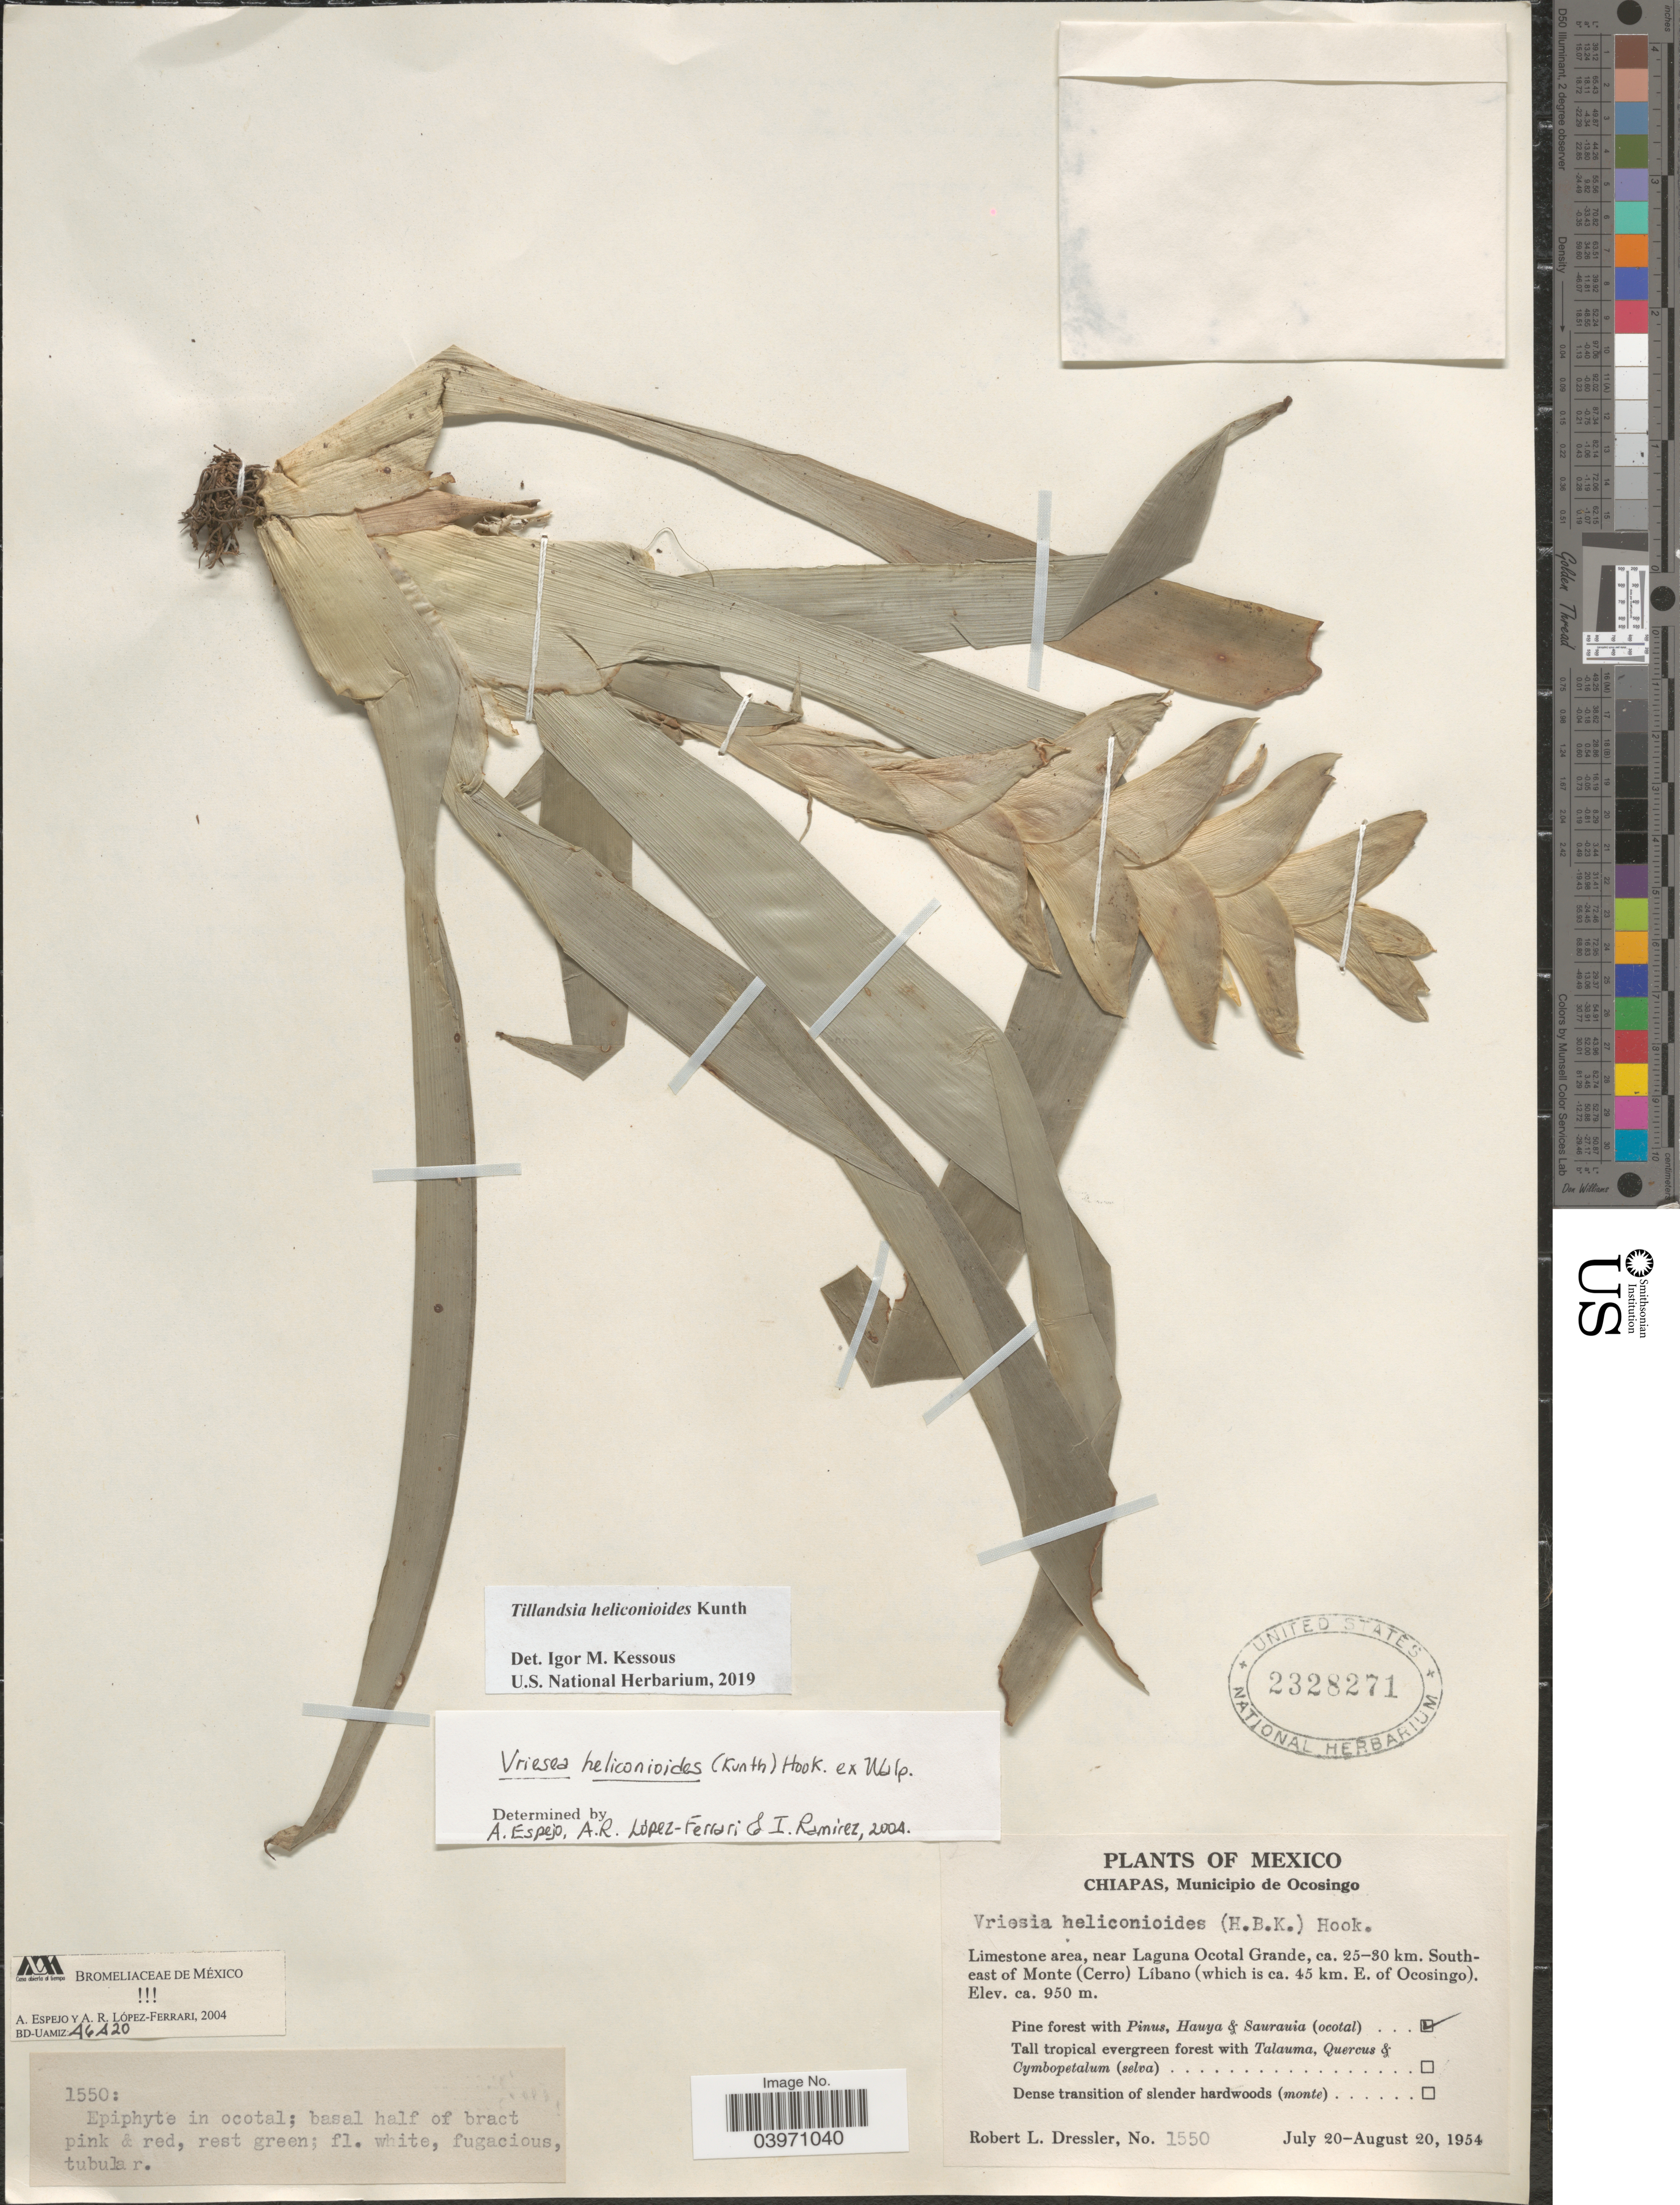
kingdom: Plantae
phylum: Tracheophyta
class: Liliopsida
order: Poales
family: Bromeliaceae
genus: Tillandsia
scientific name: Tillandsia heliconioides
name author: Kunth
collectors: R. Dressler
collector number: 1550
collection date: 1954-07-20/1954-08-20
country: Mexico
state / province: Chiapas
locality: Municipio de Ocosingo. Limestone area, near Laguna Ocotal Grande, ca. 25-30 km. South-east of Monte (Cerro) Libano (which is ca. 45 km. E. of Ocosingo).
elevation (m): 950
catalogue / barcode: US 2328271